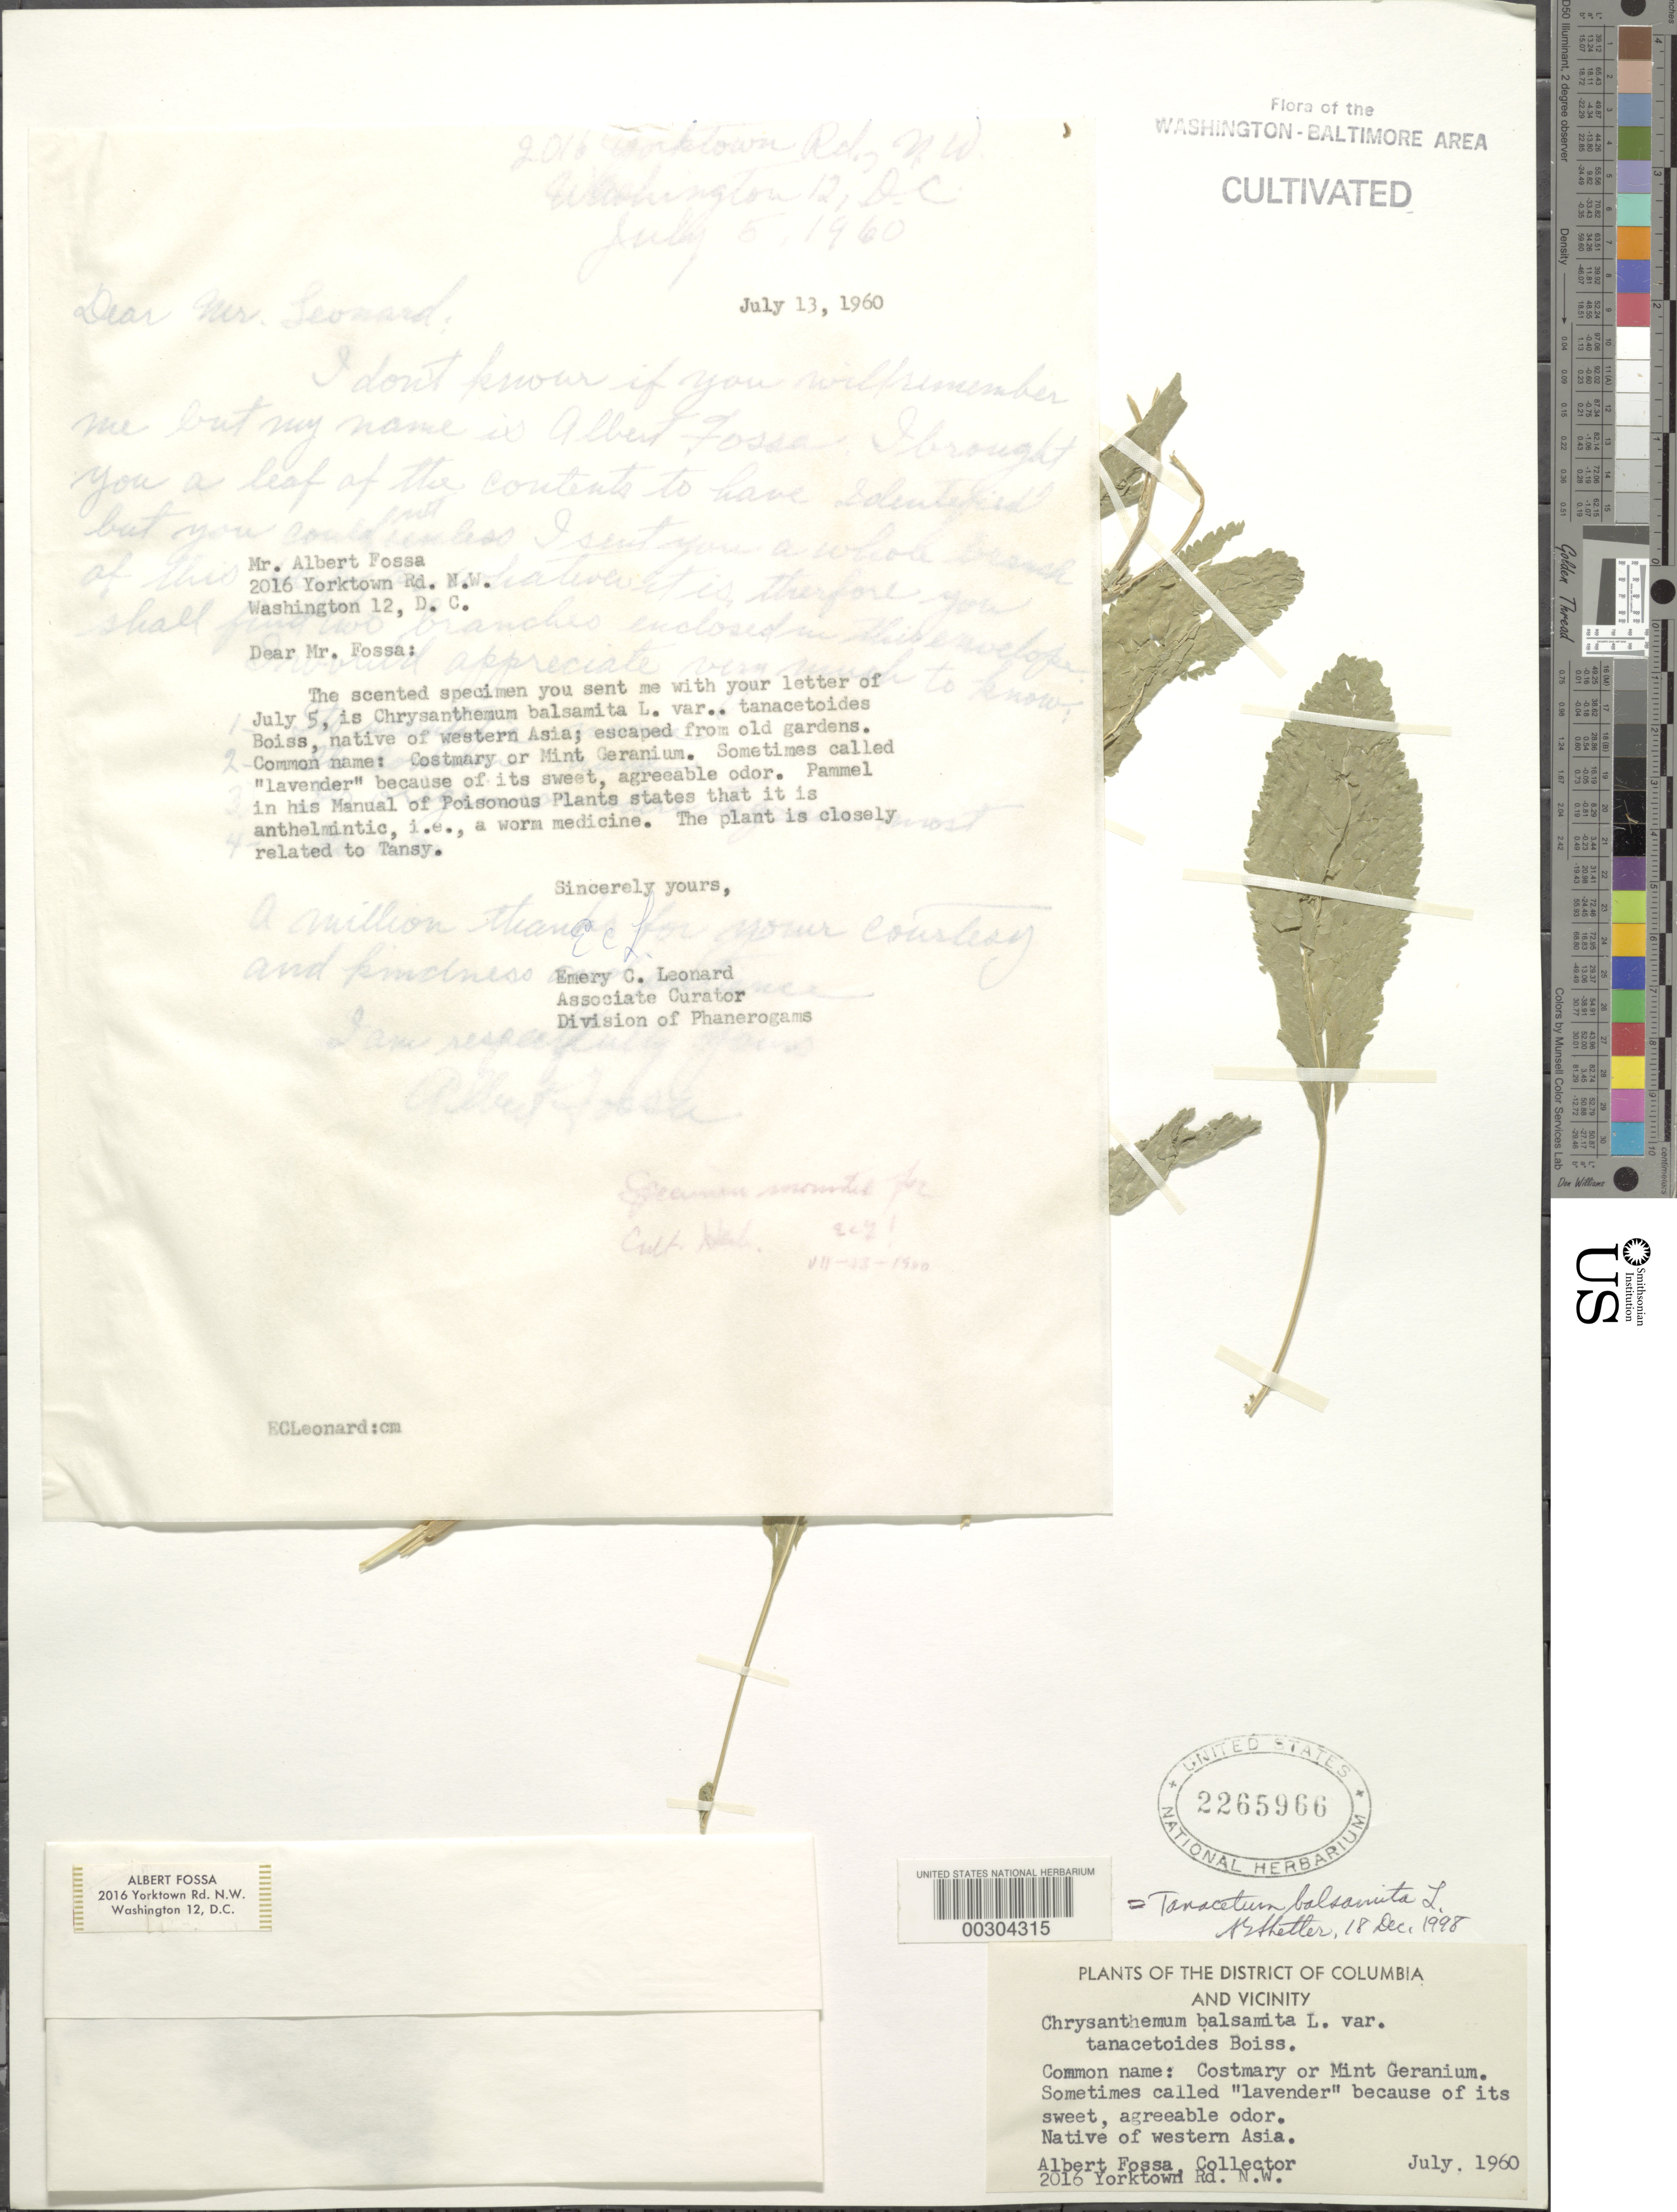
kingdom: Plantae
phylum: Tracheophyta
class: Magnoliopsida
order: Asterales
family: Asteraceae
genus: Tanacetum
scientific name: Tanacetum balsamita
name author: L.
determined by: Shetler, Stanwyn G., (US), NMNH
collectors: A. Fossa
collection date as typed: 05 Jul 1960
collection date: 1960-07-05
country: United States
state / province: District of Columbia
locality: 2016 Yorktown Rd. NW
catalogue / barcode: US 2265966